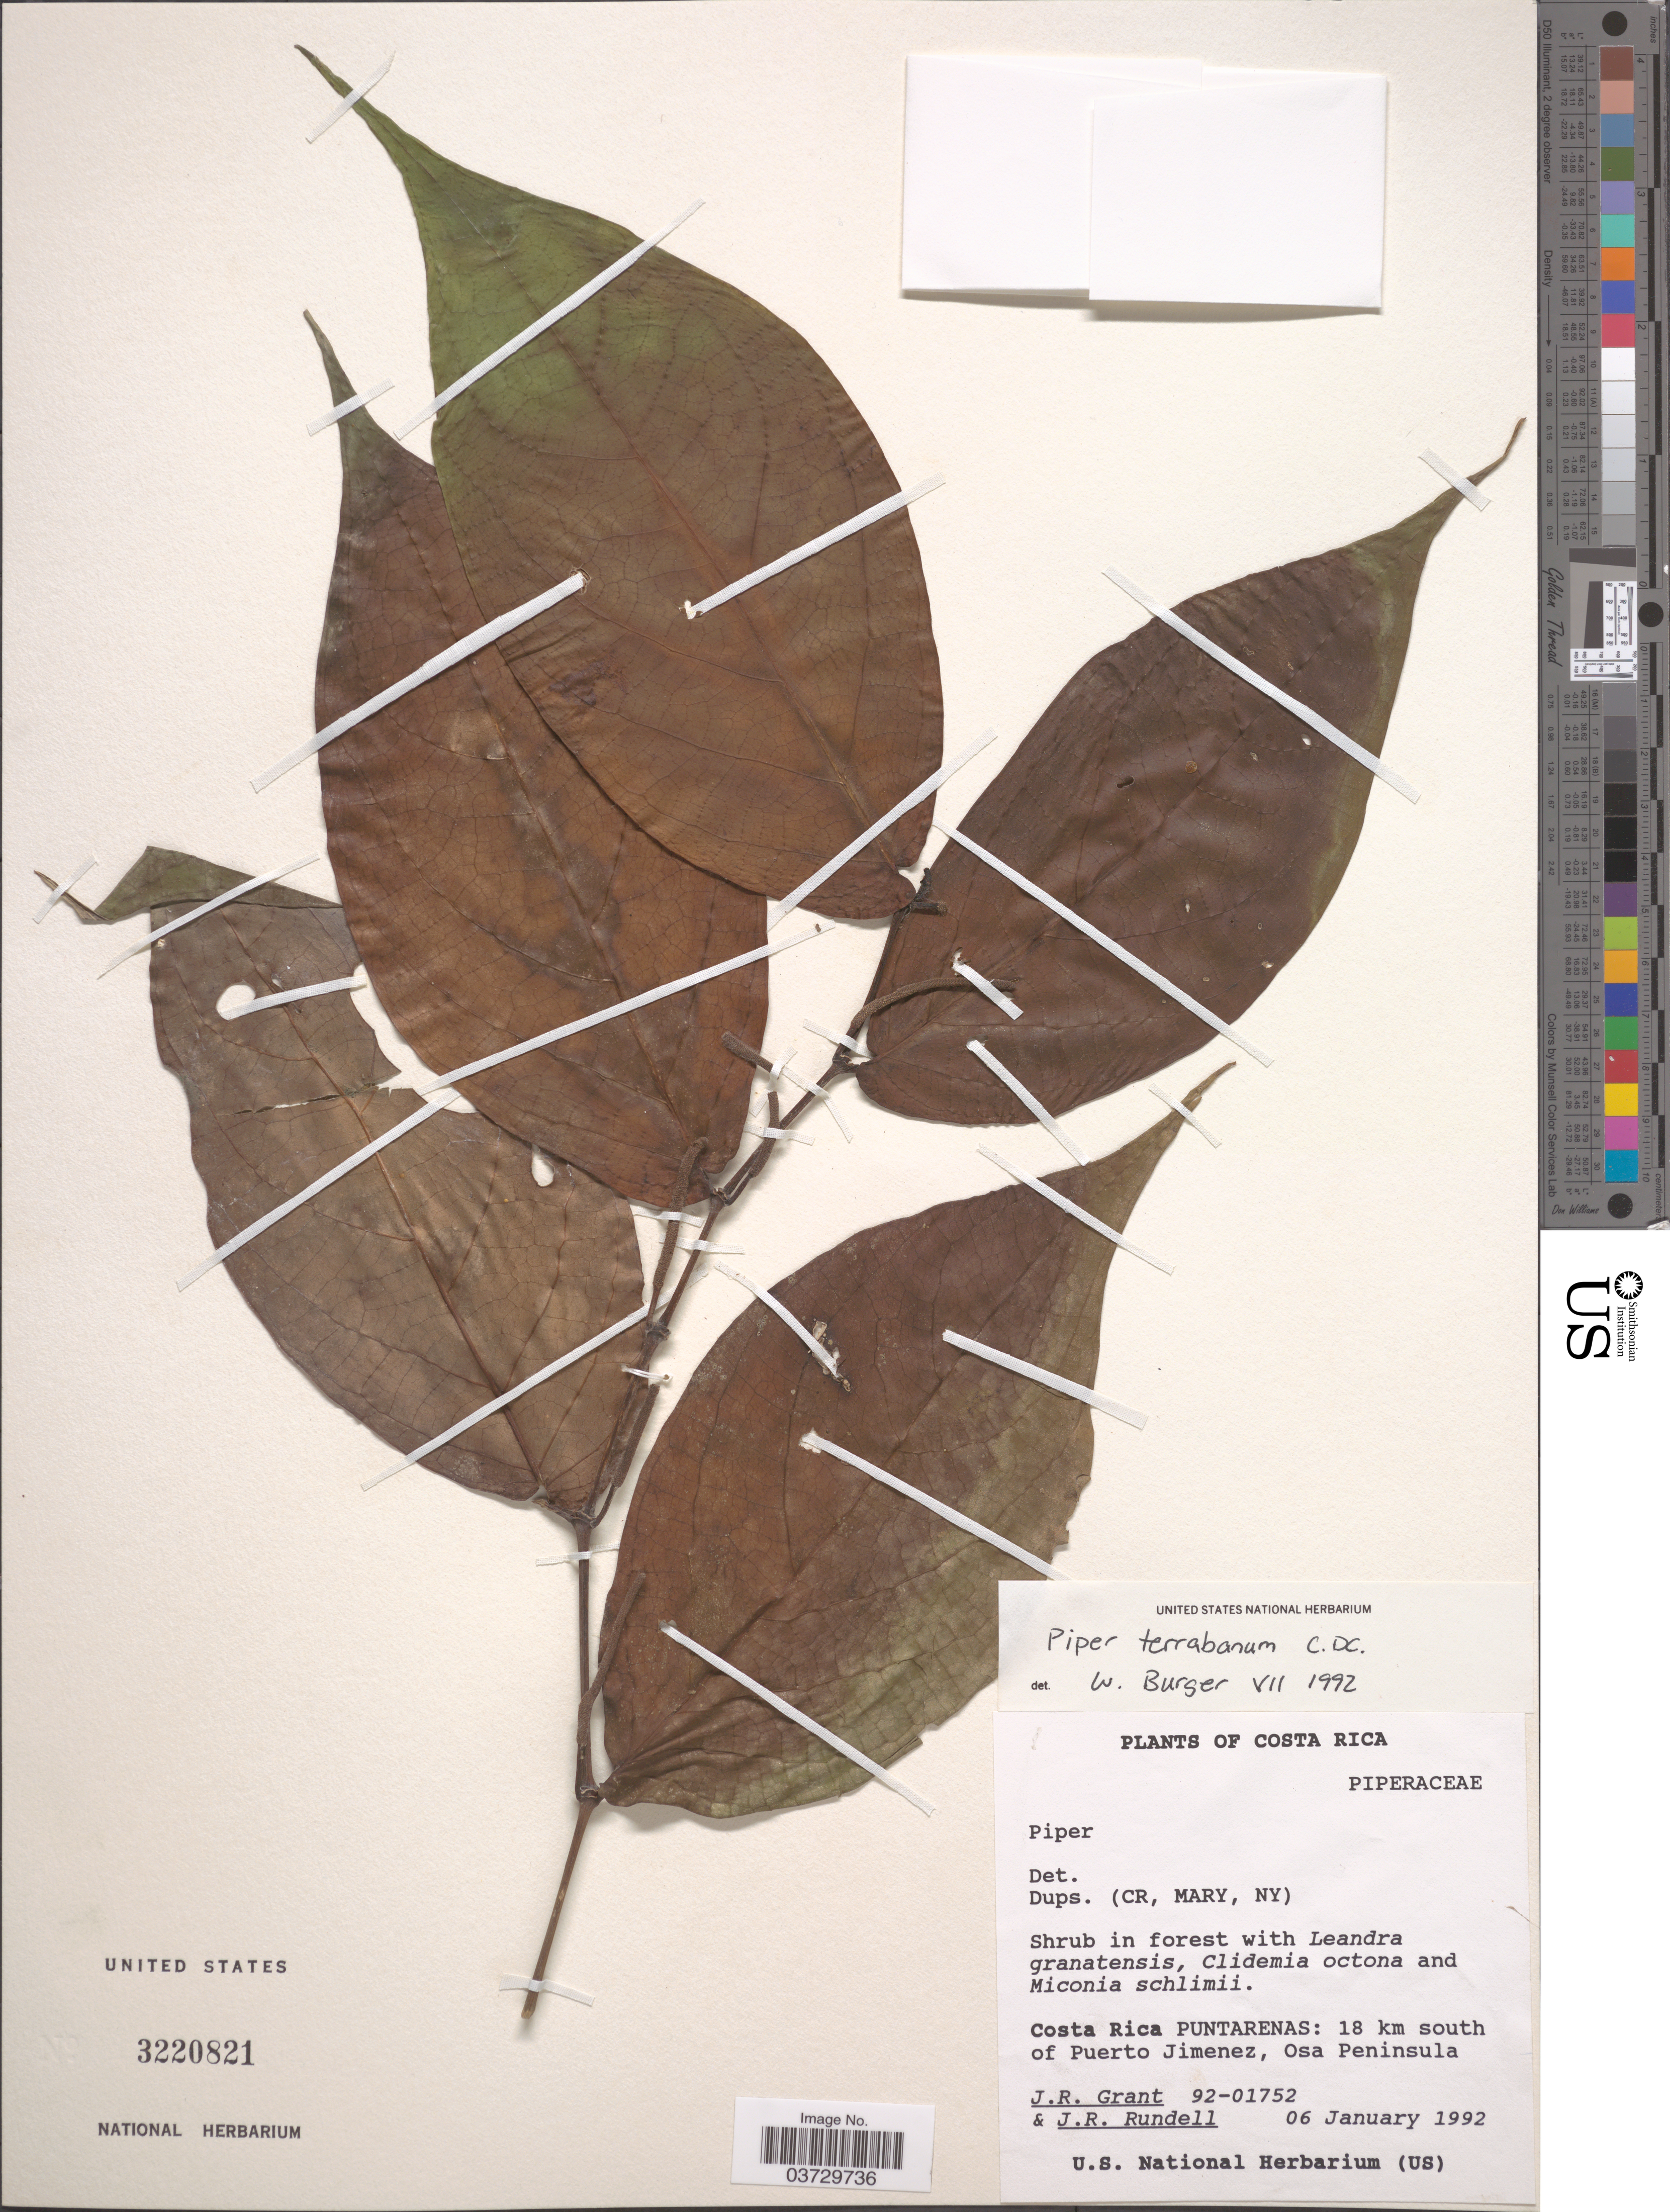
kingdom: Plantae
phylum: Tracheophyta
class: Magnoliopsida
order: Piperales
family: Piperaceae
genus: Piper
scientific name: Piper terrabanum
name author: C. DC.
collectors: J. Grant & J. R. Rundell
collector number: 92-01752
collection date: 1992-01-06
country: Costa Rica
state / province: Puntarenas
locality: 18 km south of Puerto Jimenez, Osa Peninsula.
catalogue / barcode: US 3220821